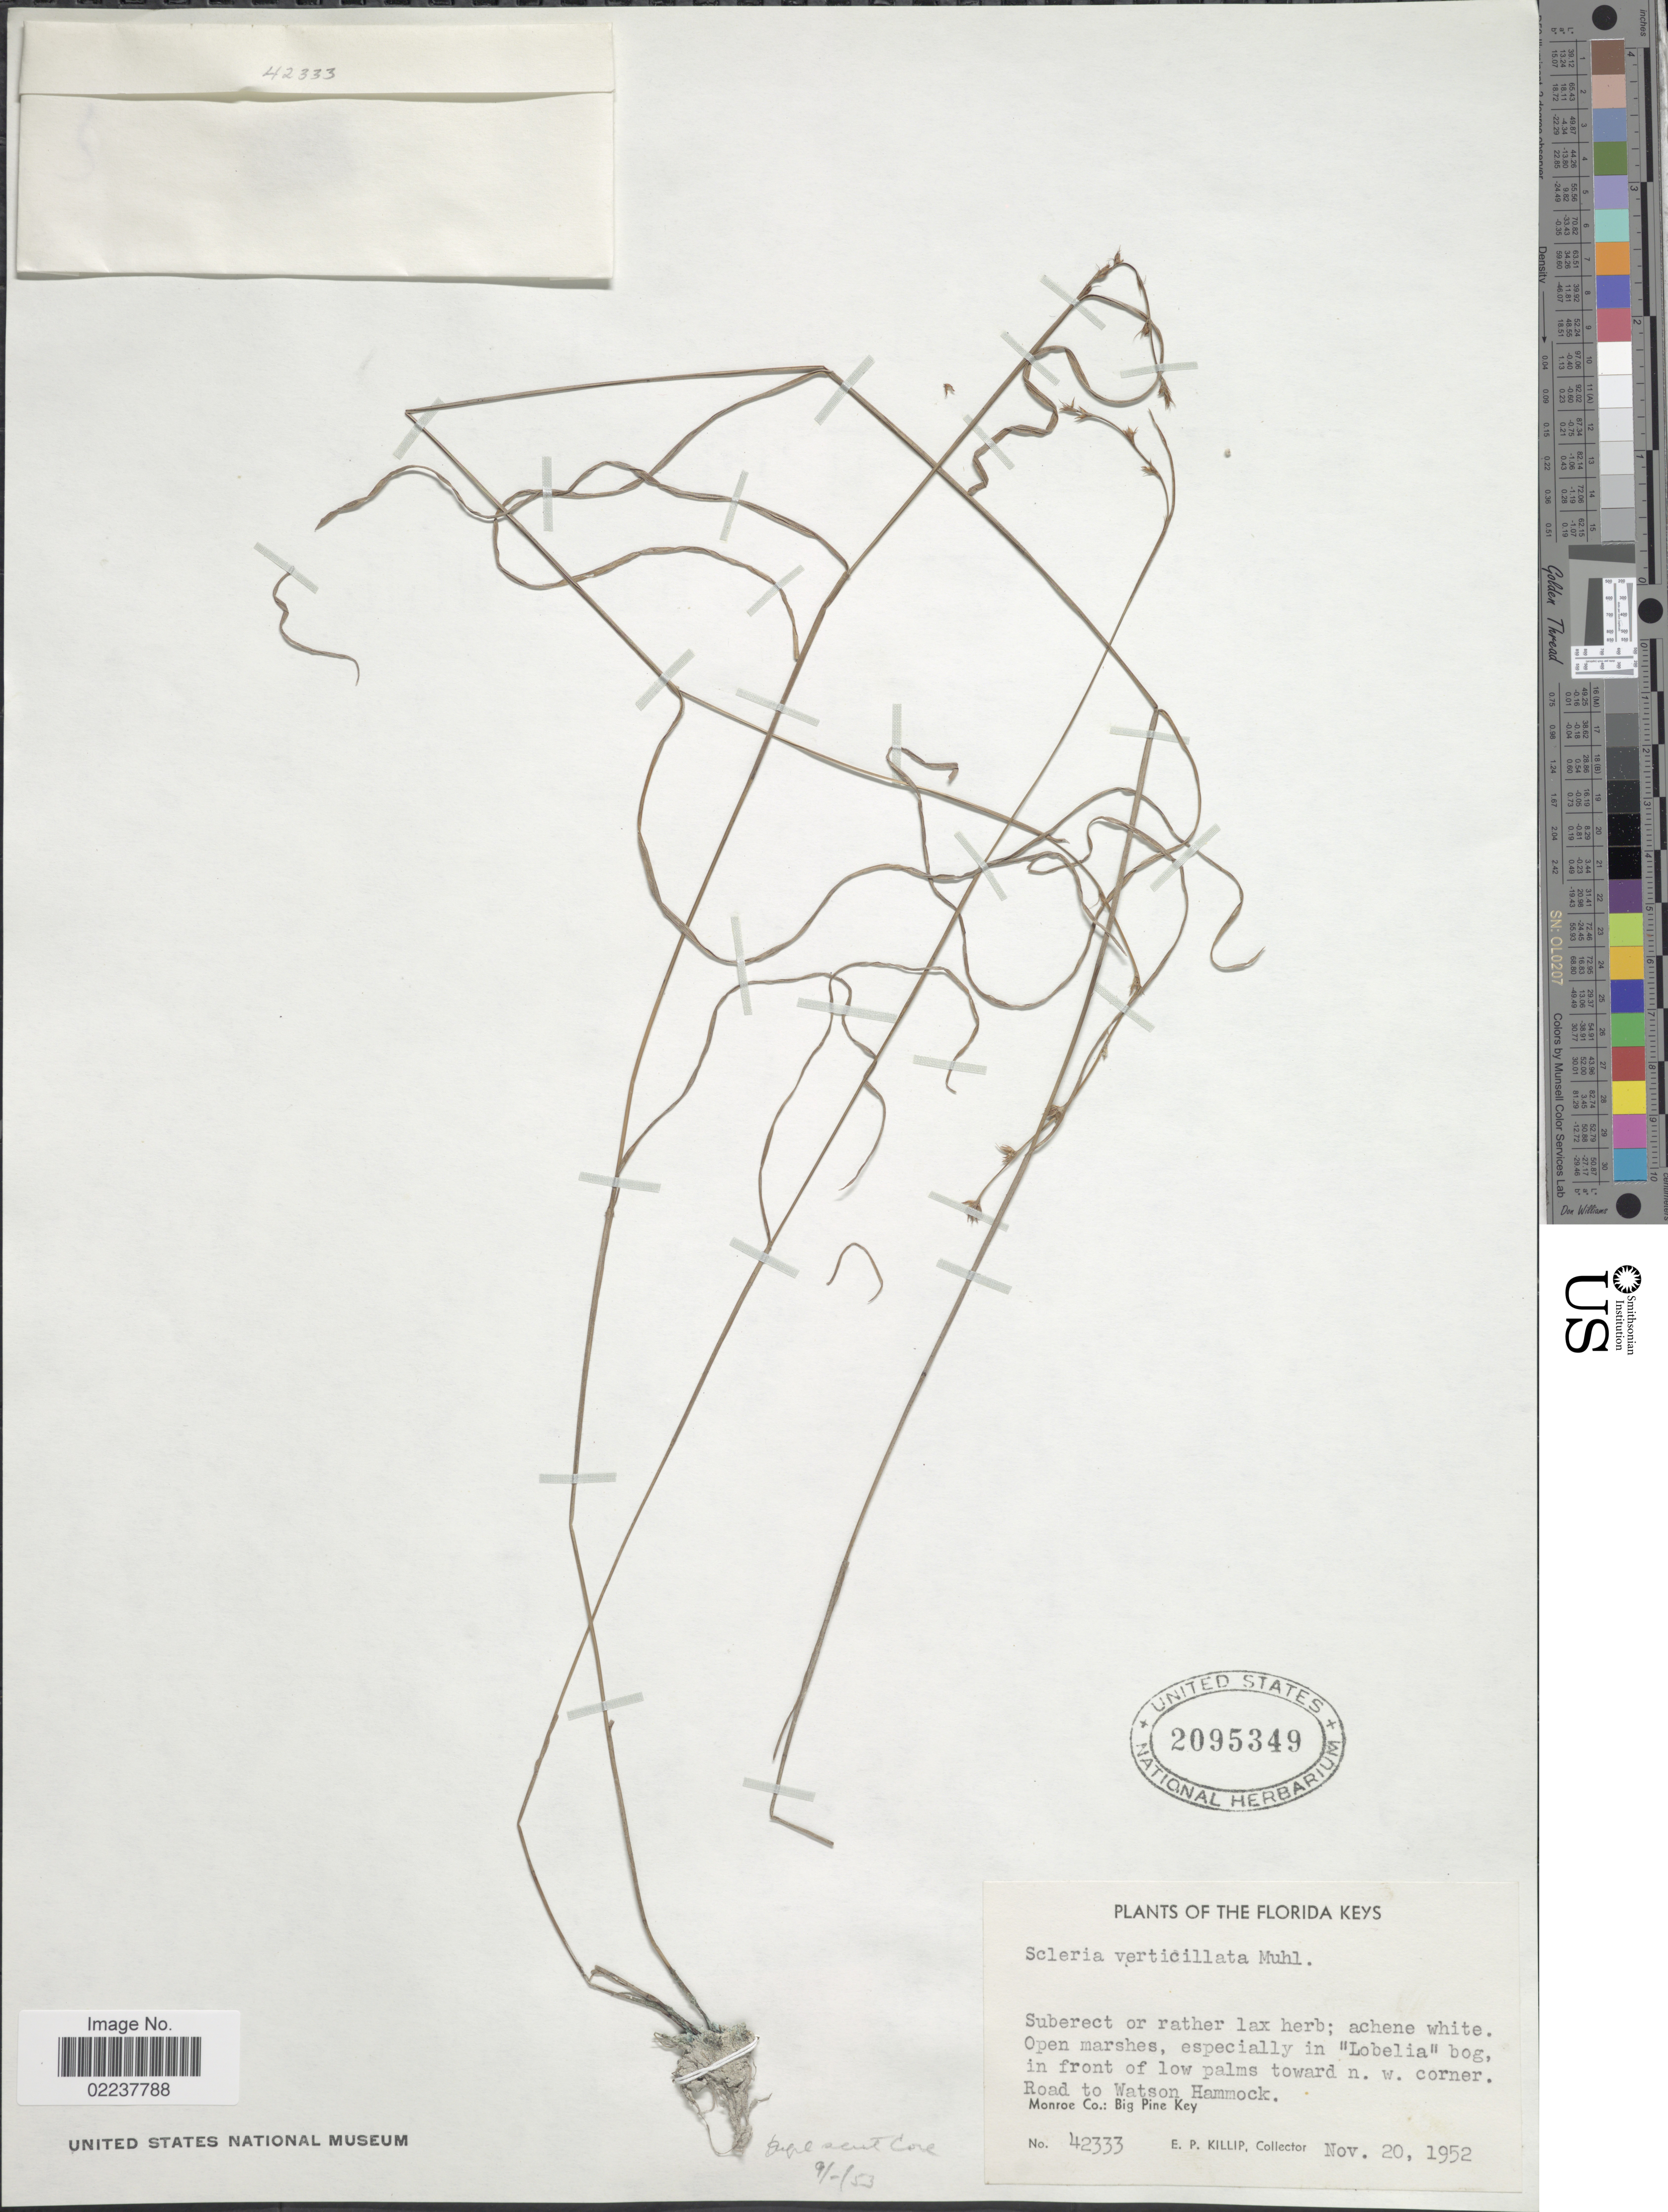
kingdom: Plantae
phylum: Tracheophyta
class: Liliopsida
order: Poales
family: Cyperaceae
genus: Scleria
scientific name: Scleria verticillata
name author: Muhl. ex Willd.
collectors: E. P. Killip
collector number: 42333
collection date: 1952-11-20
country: United States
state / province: Florida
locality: Florida Keys, in front of low palms toward n.w. corner. Road to Watson Hammock, Monroe Co.: Big Pine Key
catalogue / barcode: US 2095349